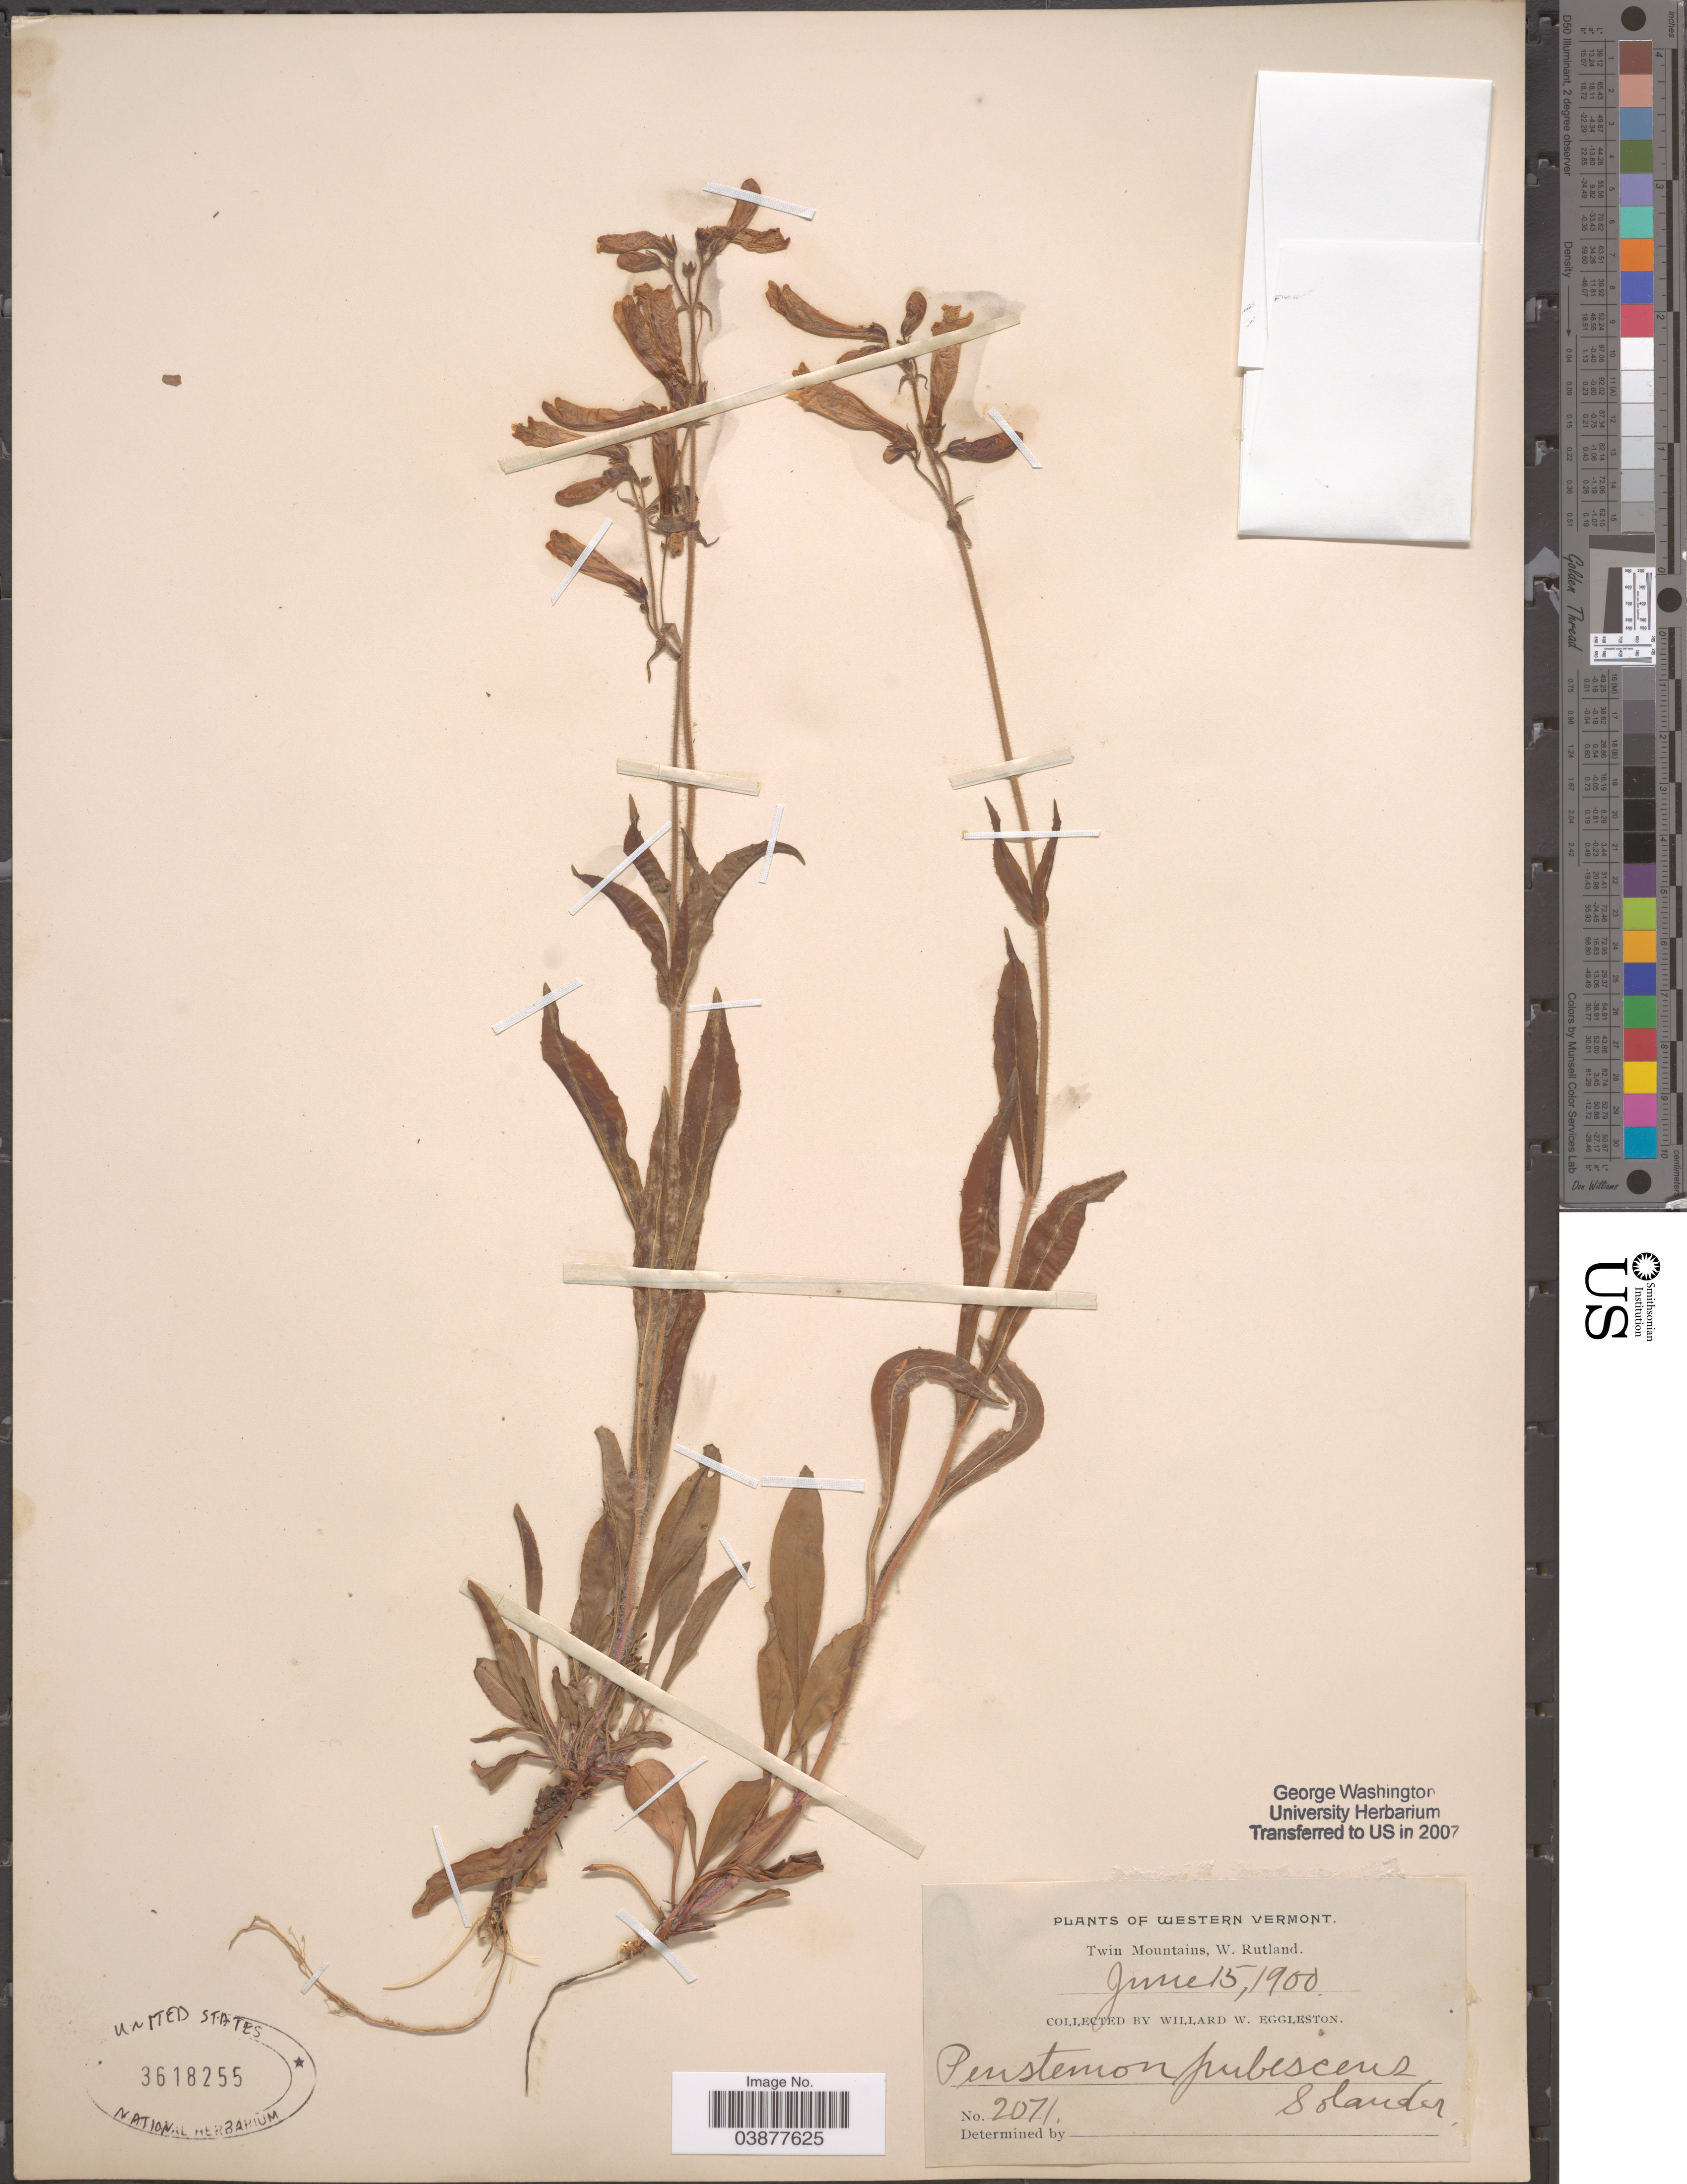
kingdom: Plantae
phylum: Tracheophyta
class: Magnoliopsida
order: Lamiales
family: Plantaginaceae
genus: Penstemon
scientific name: Penstemon pubescens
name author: Sol.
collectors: W. W. Eggleston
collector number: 2071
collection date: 1900-06-15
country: United States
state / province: Vermont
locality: Western Vermont. Twin Mountains, W. Rutland.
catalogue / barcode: US 3618255